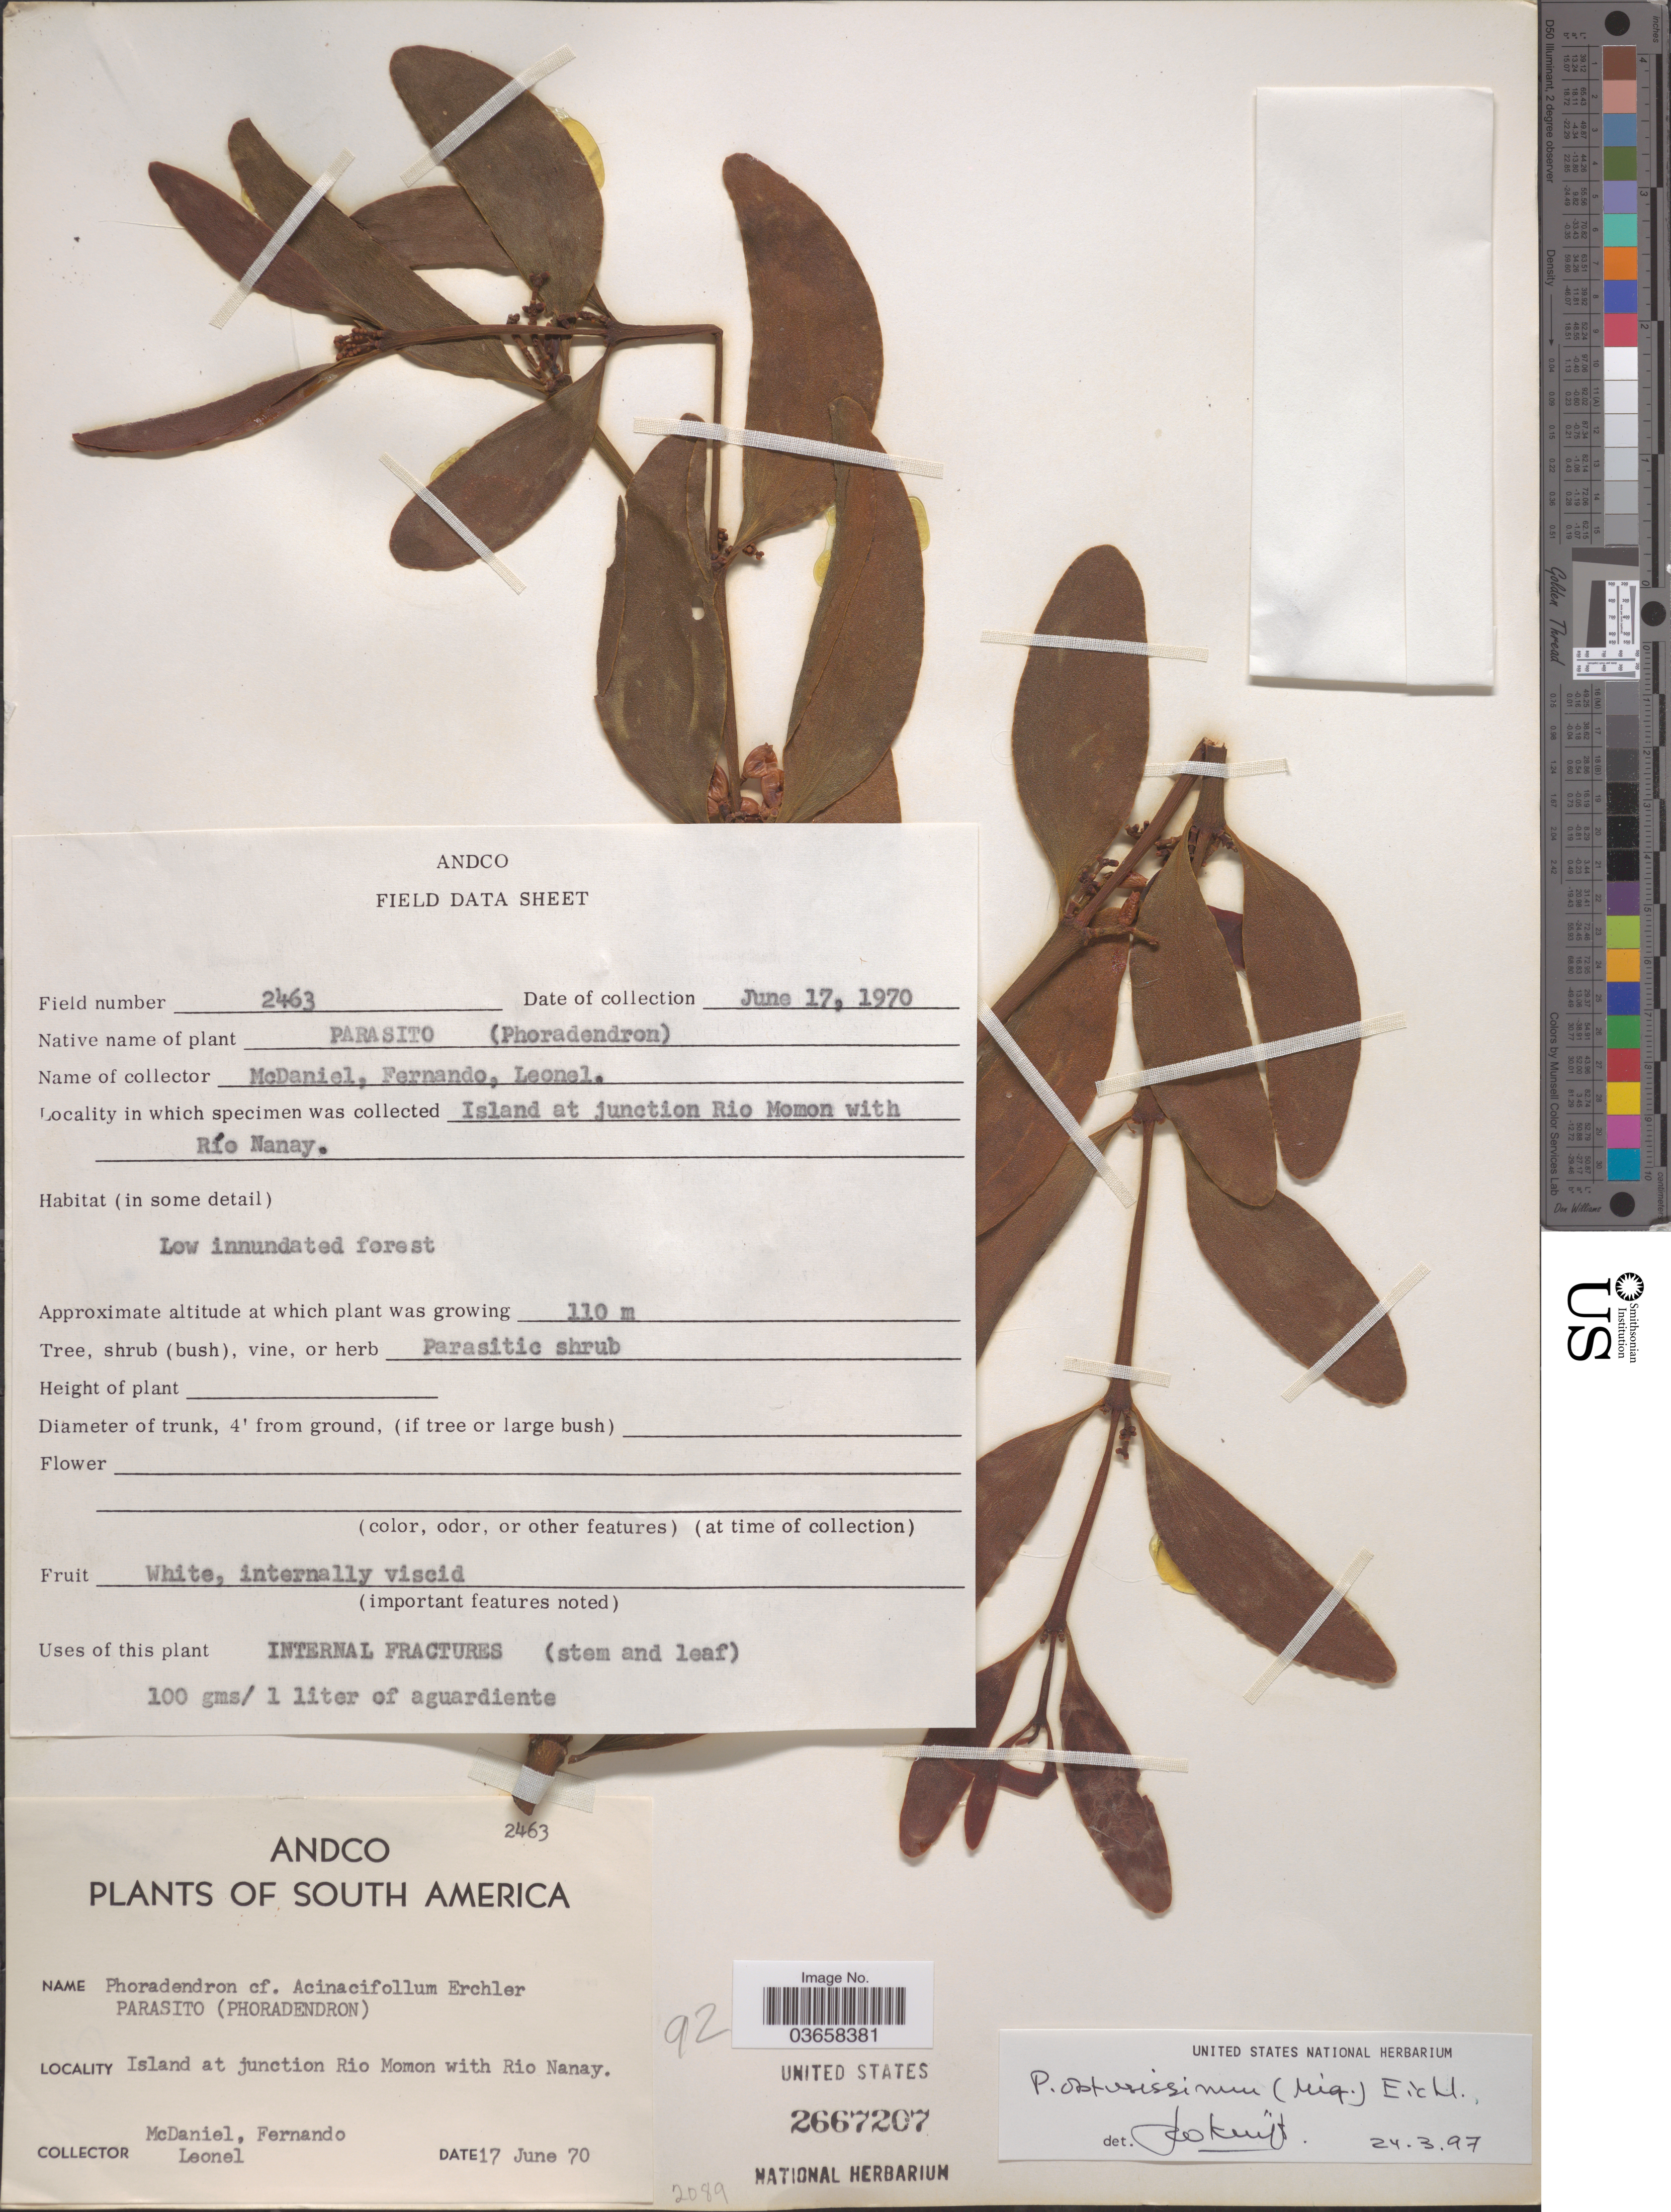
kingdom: Plantae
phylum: Tracheophyta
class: Magnoliopsida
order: Santalales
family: Viscaceae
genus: Phoradendron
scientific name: Phoradendron obtusissimum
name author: (Miq.) Eichler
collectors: -- McDaniel, -- Fernando & -- Leonel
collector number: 2463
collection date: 1970-06-17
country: Peru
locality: Island at junction Rio Momon with Rio Nanay.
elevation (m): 110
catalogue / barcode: US 2667207